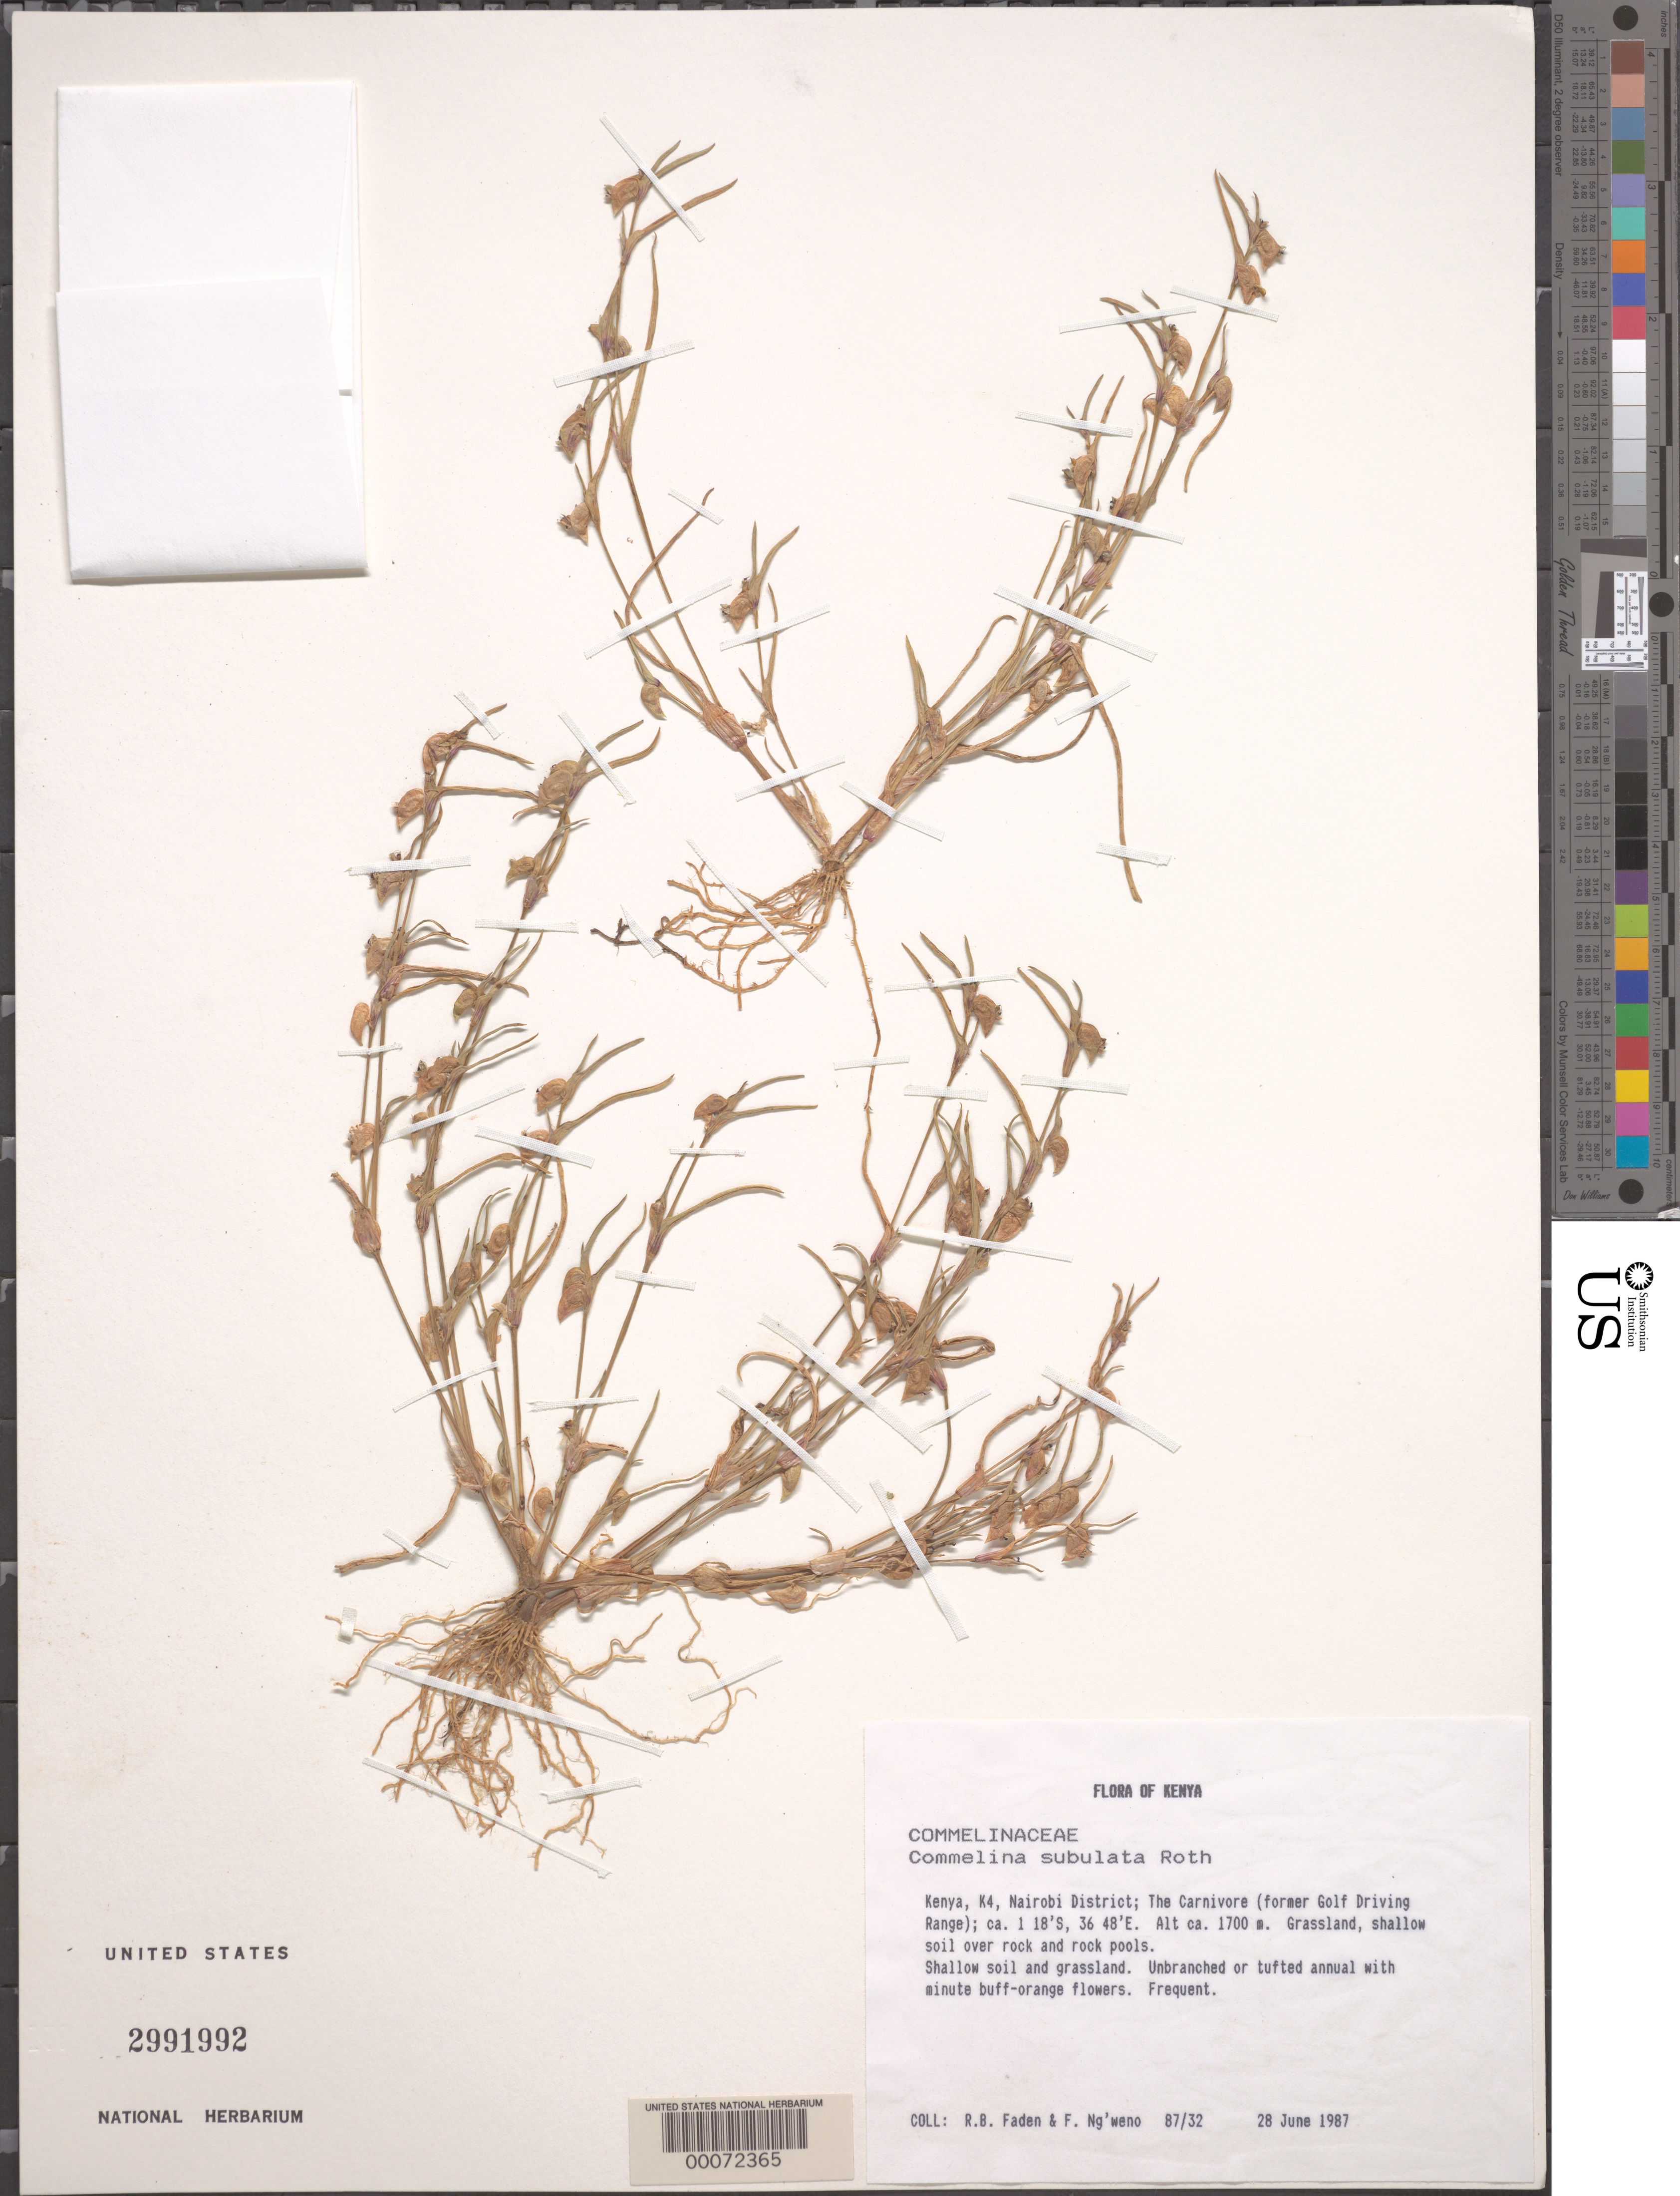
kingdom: Plantae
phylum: Tracheophyta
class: Liliopsida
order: Commelinales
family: Commelinaceae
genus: Commelina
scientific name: Commelina subulata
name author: Roth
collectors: R. B. Faden & F. Ng'weno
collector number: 87/32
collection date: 1987-06-28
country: Kenya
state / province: Nairobi Area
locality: K4, Nairobi District; The Carnivore (former Golf Driving Range).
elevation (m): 1700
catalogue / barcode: US 2991992